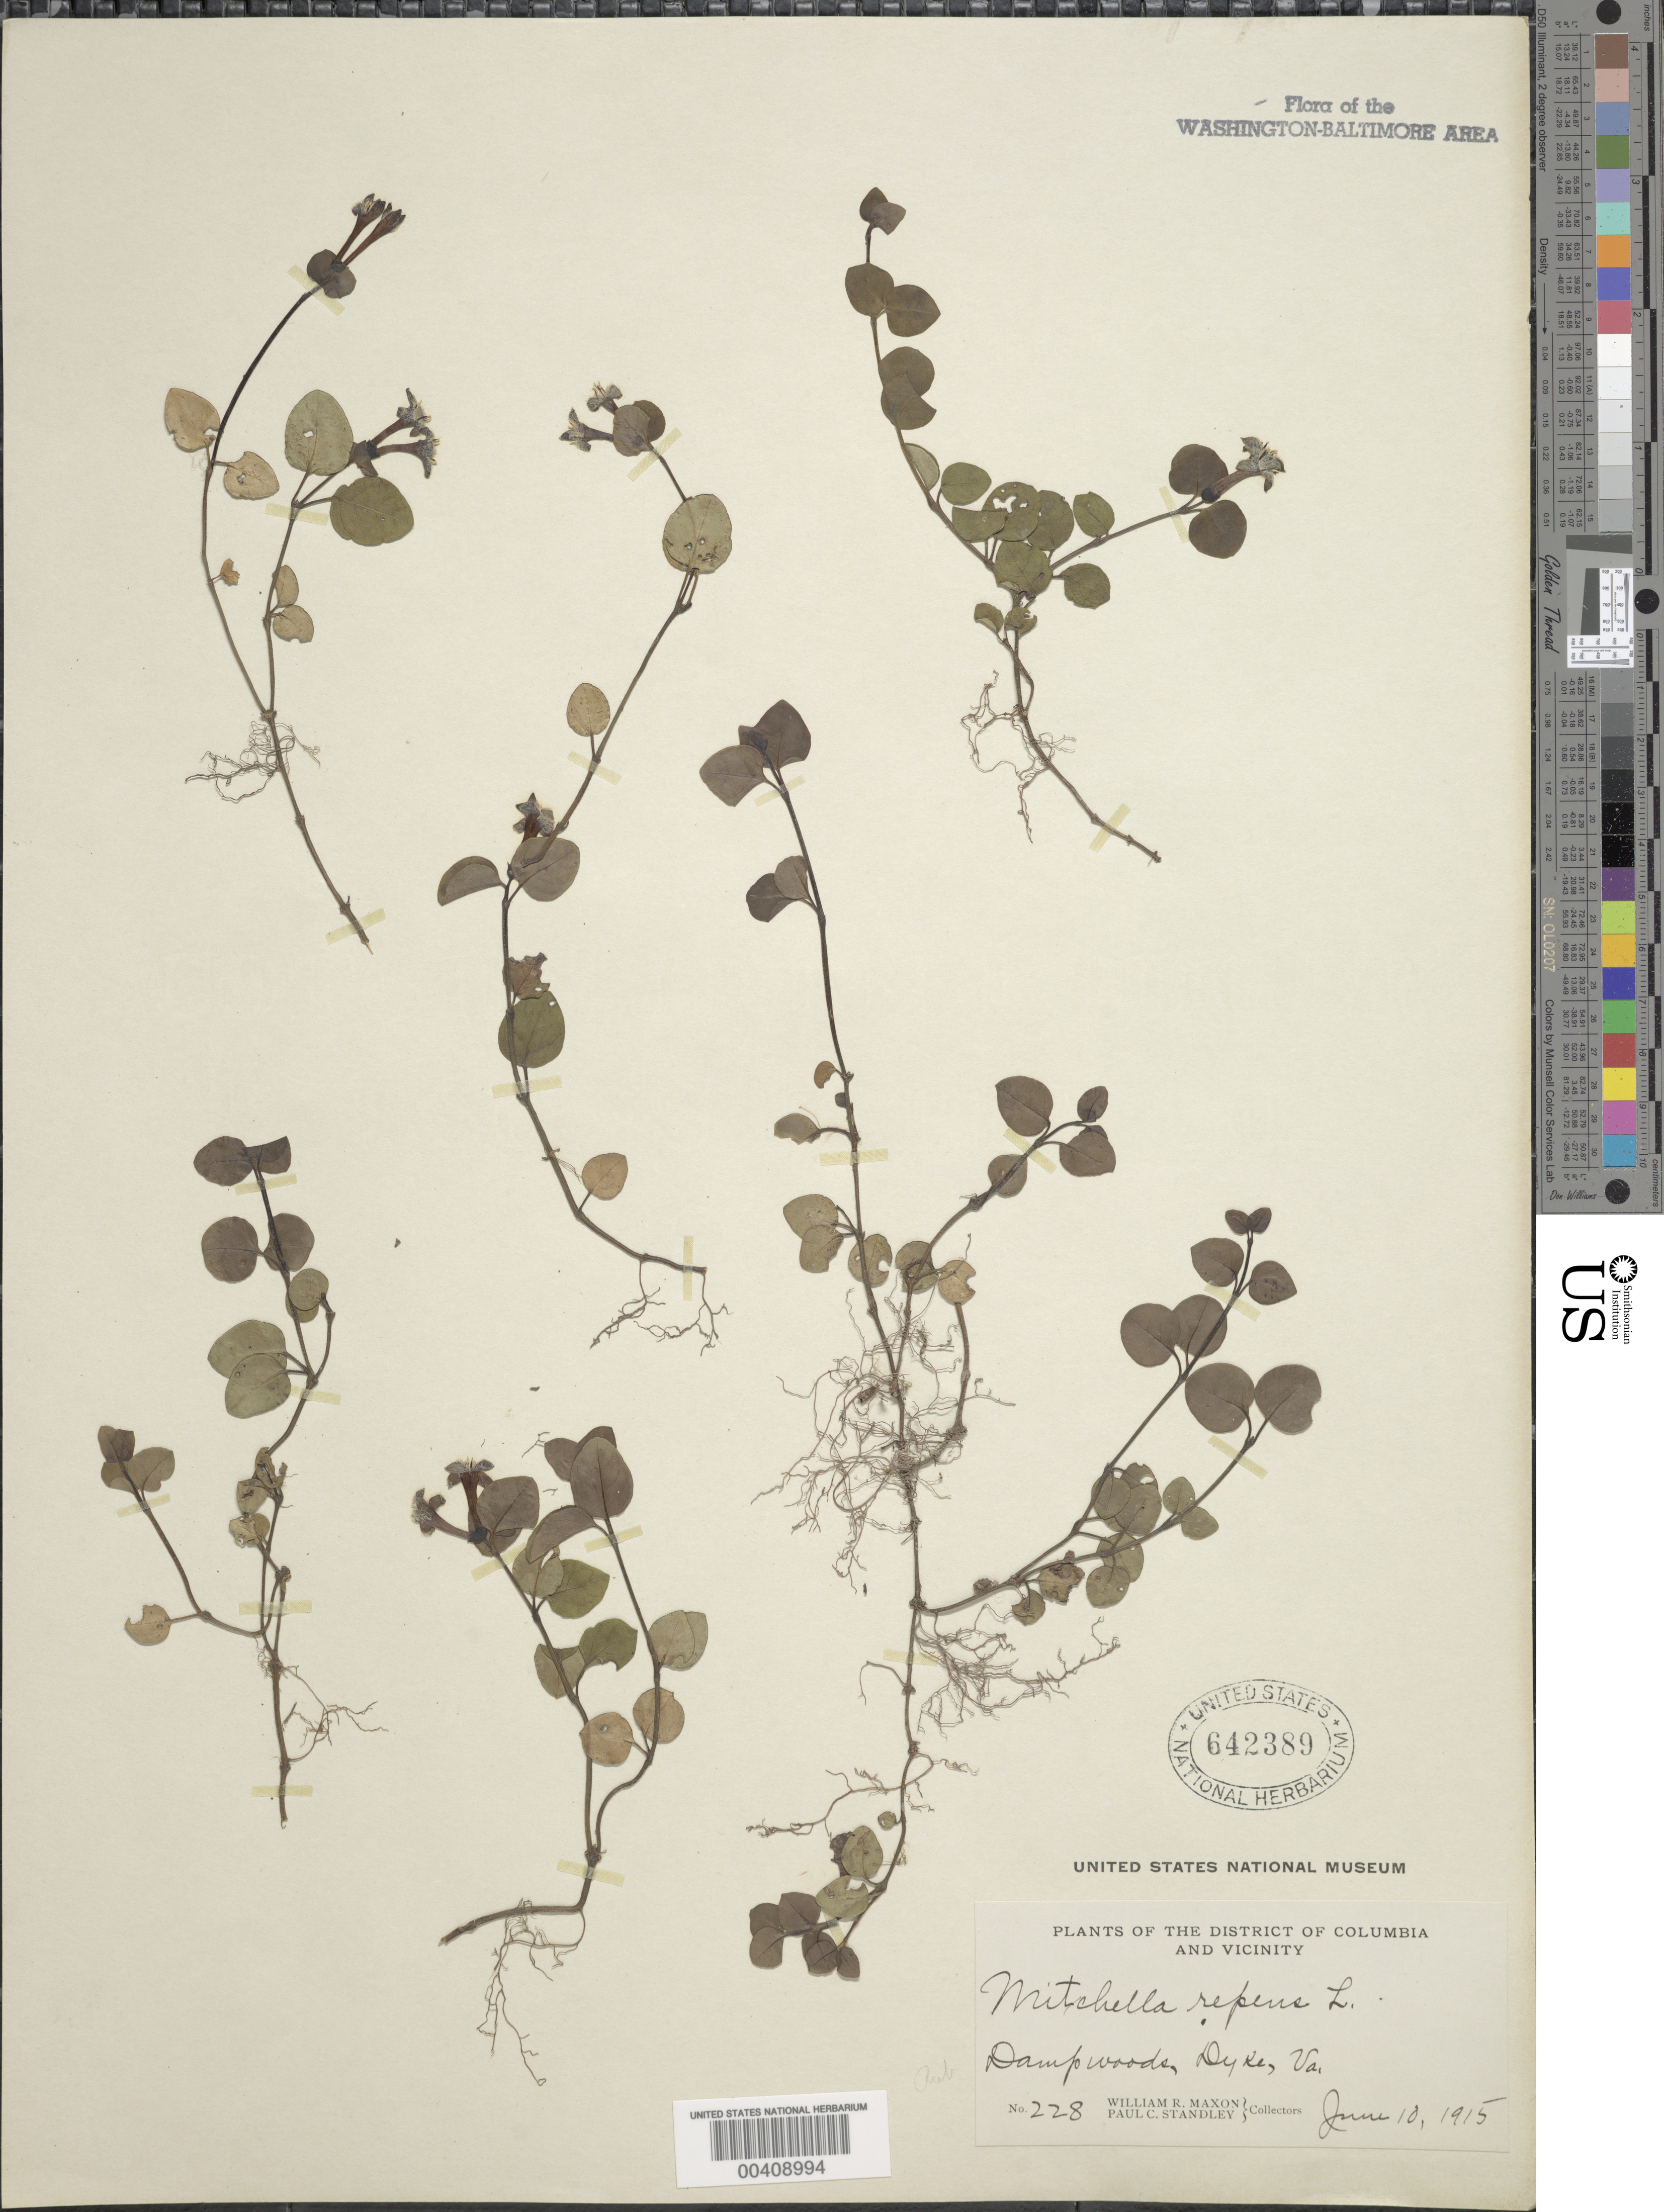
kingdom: Plantae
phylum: Tracheophyta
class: Magnoliopsida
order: Gentianales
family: Rubiaceae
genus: Mitchella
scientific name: Mitchella repens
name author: L.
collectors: W. R. Maxon & P. C. Standley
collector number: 228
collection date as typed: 10 Jun 1915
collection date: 1915-06-10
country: United States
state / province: Virginia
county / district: Fairfax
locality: Dyke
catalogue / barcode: US 642389